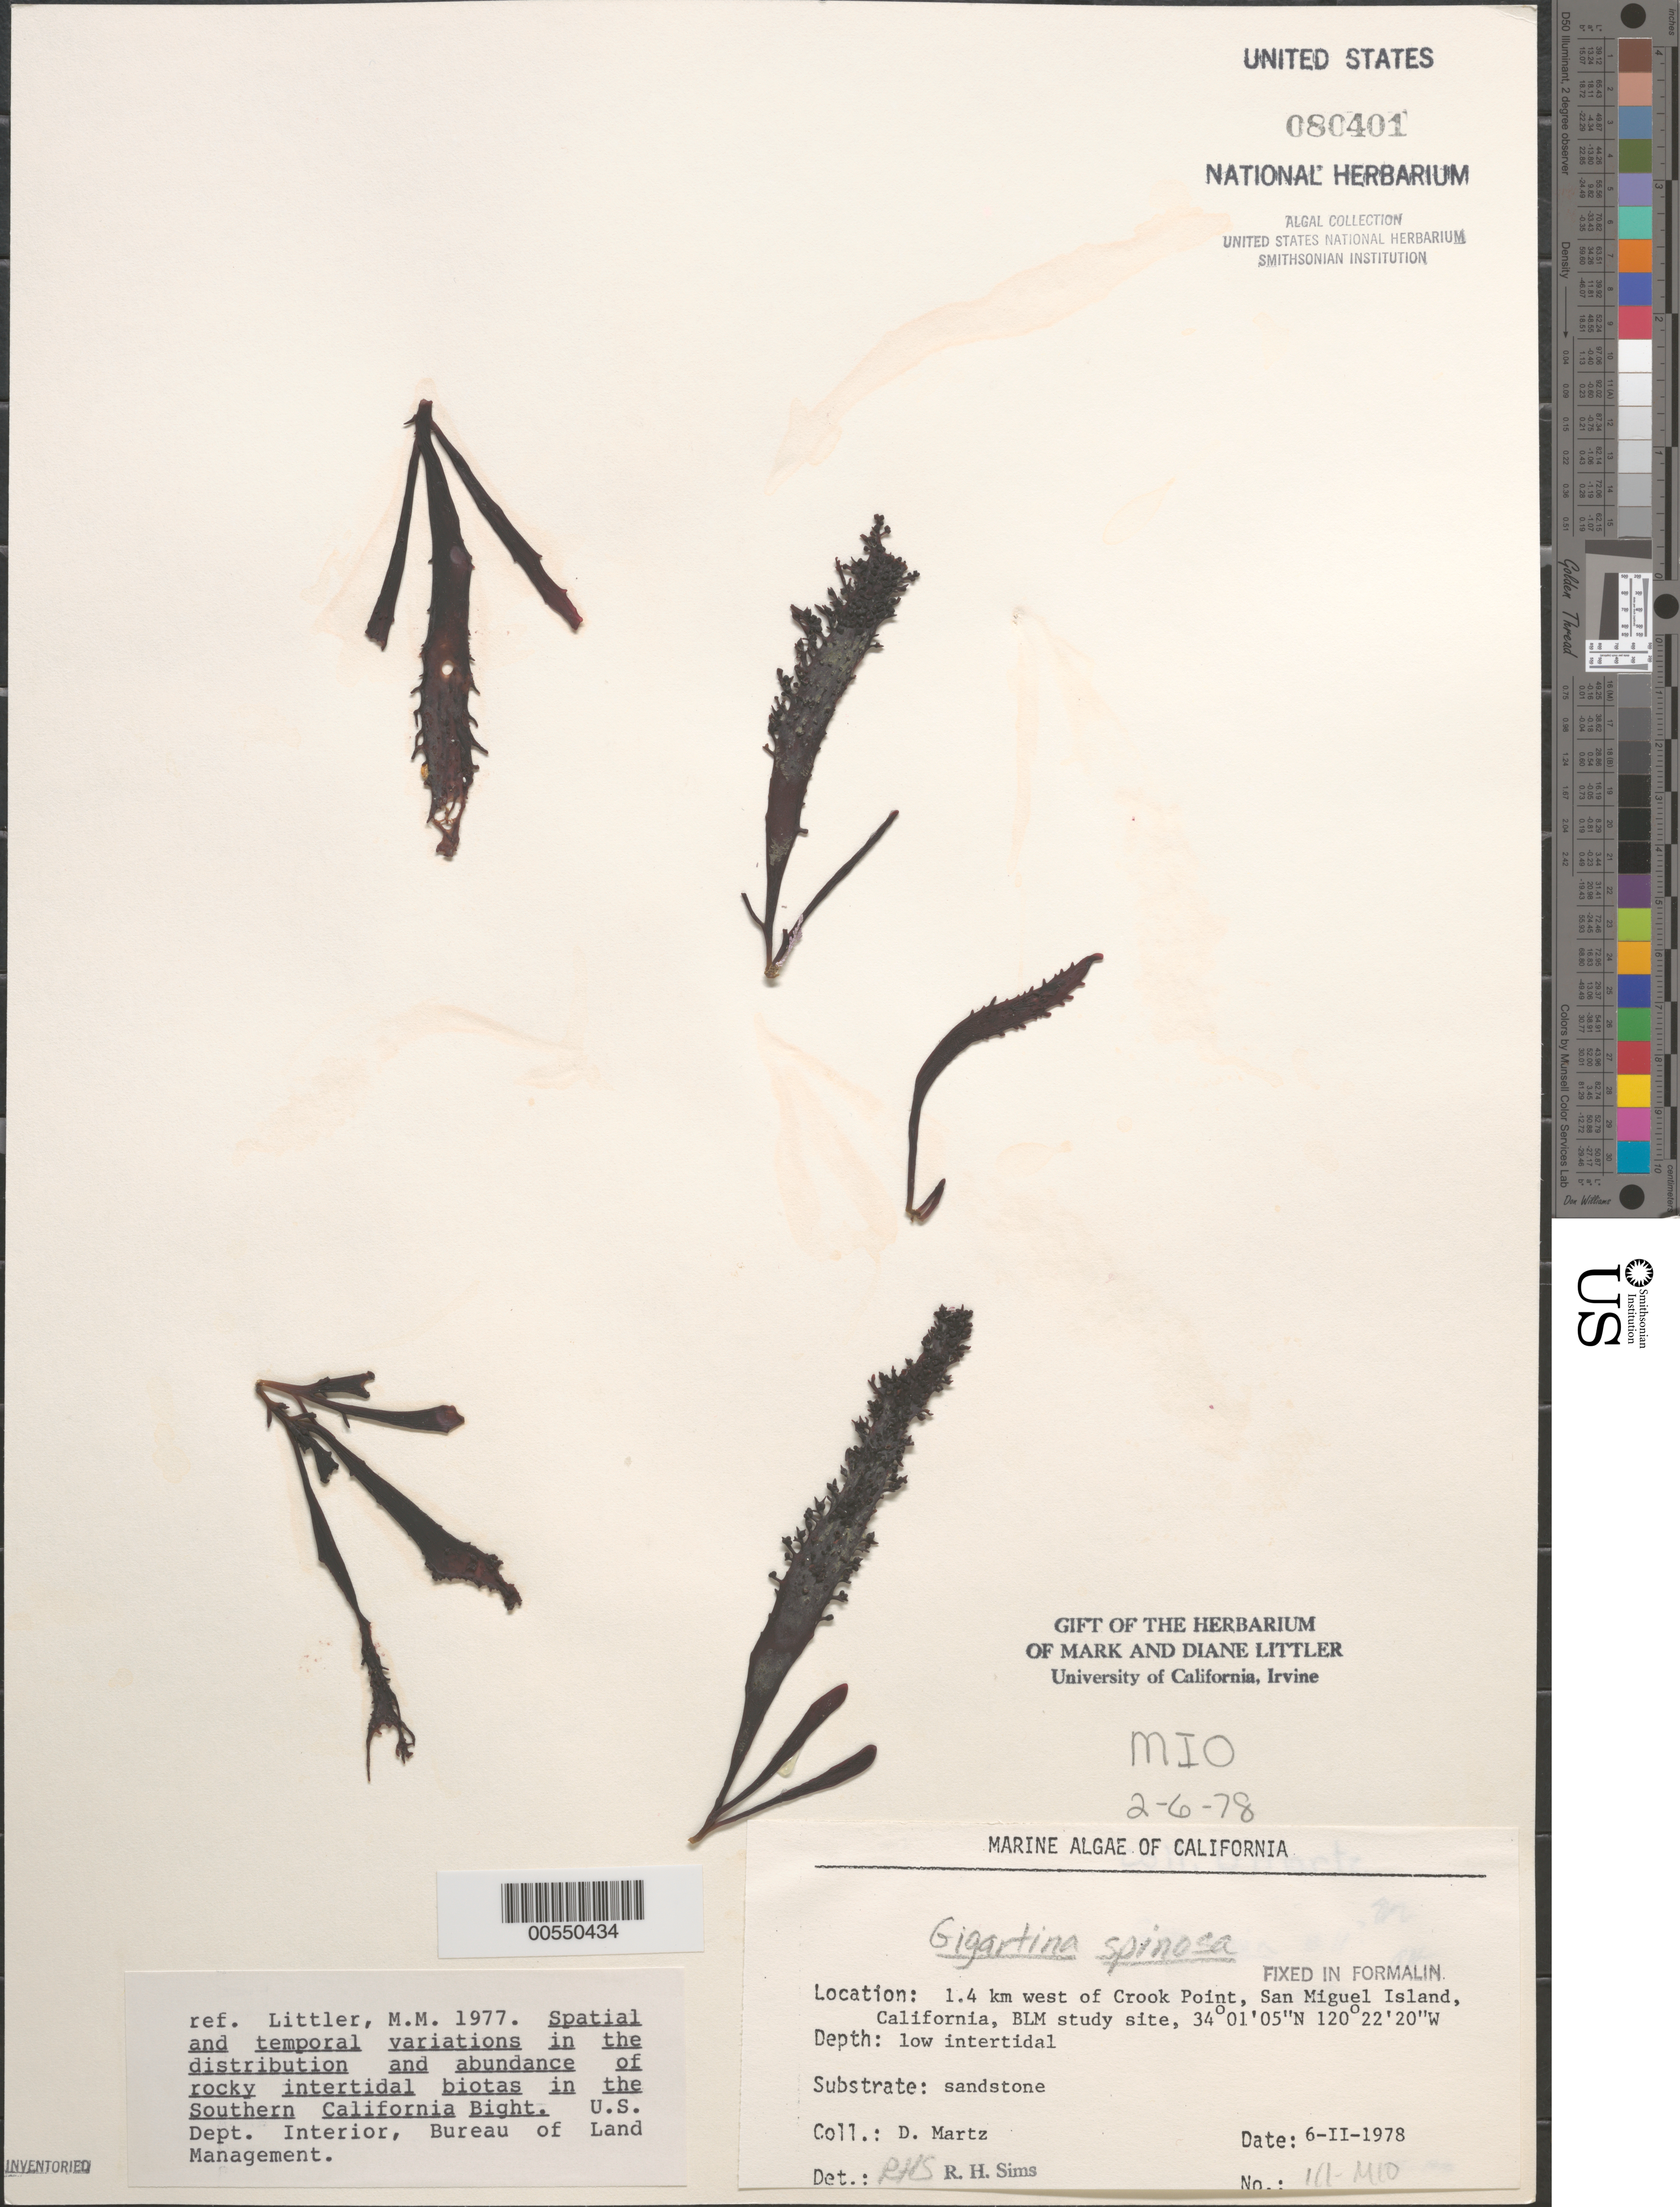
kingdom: Plantae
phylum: Rhodophyta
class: Florideophyceae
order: Gigartinales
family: Gigartinaceae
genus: Chondracanthus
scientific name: Chondracanthus spinosus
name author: (Kütz.) Guiry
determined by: Algae name updating Project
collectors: D. Martz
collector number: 111-mio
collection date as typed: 06 Feb 1978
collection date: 1978-02-06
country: United States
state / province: California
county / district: Santa Barbara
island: San Miguel Island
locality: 1.4 km north of Crook Point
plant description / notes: BLM-SOCALBIGHT Rocky Intertidal Survey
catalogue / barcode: US 80401